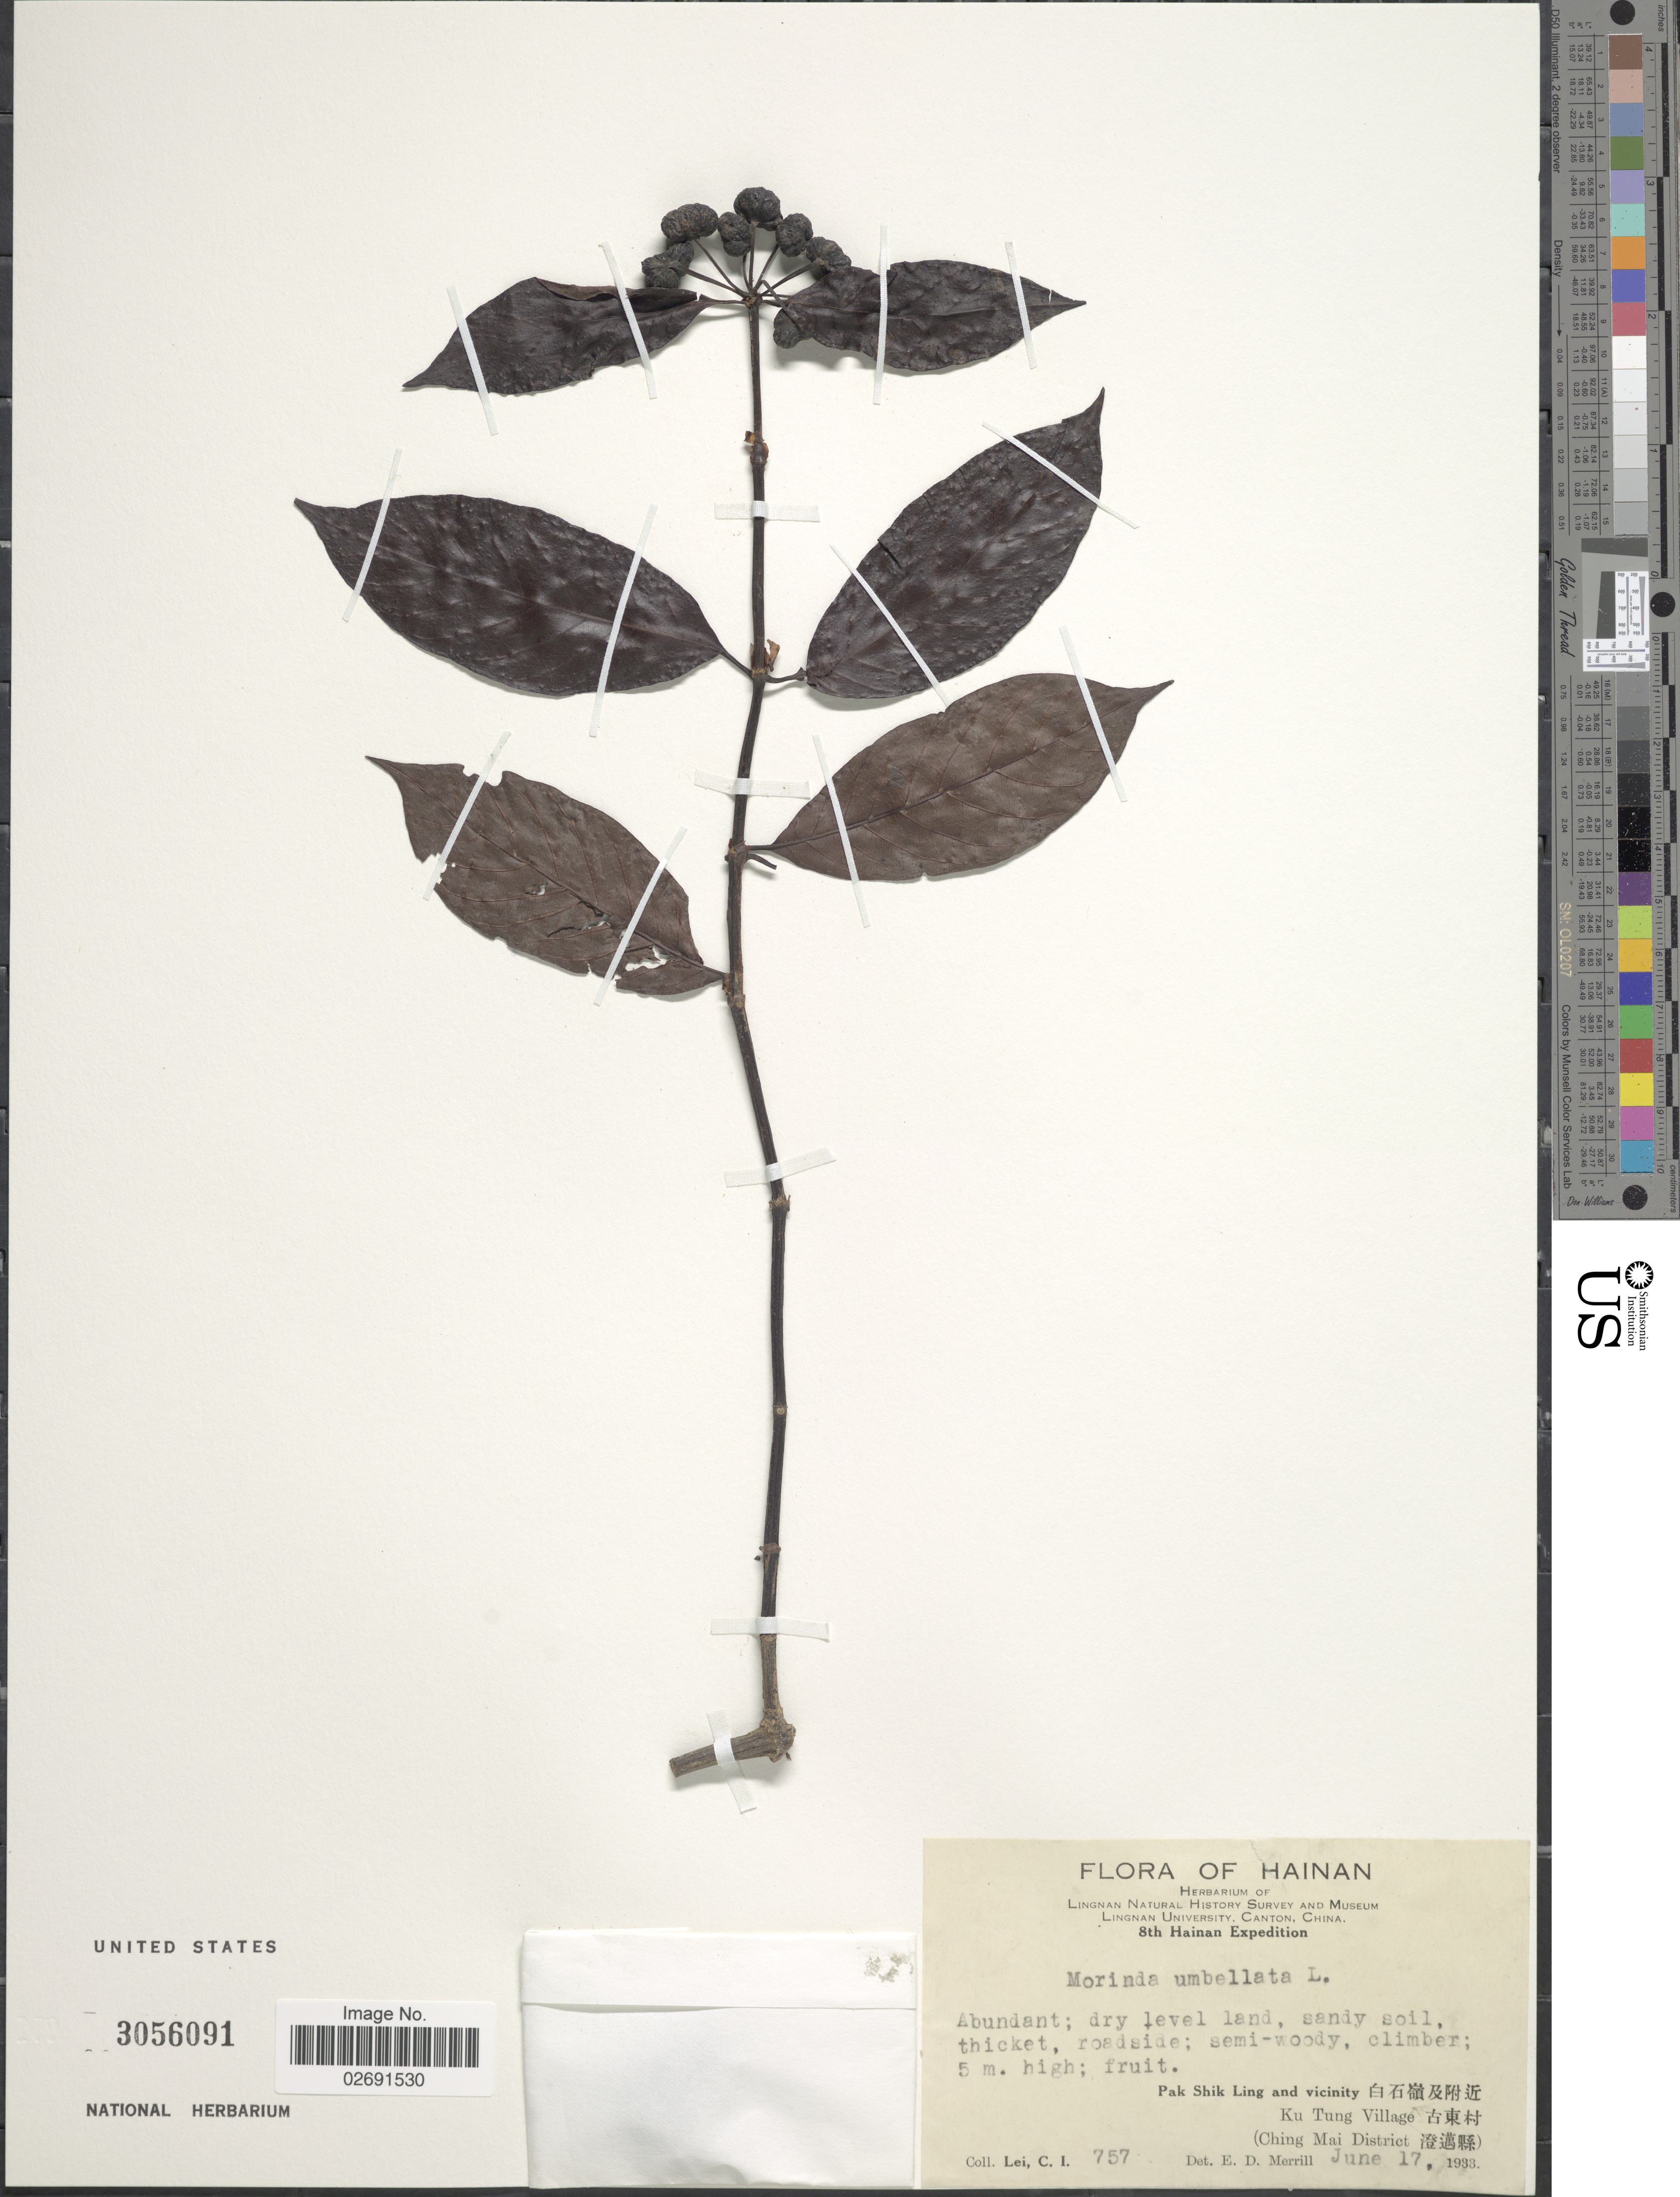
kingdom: Plantae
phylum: Tracheophyta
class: Magnoliopsida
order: Gentianales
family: Rubiaceae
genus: Gynochthodes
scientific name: Gynochthodes umbellata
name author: (L.) Razafim. & B. Bremer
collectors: C. I. Lei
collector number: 757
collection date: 1933-06-17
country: China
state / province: Hainan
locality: Pak Shik Ling and vicinity, Ku Tung Village (Ching Mai District)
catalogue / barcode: US 3056091